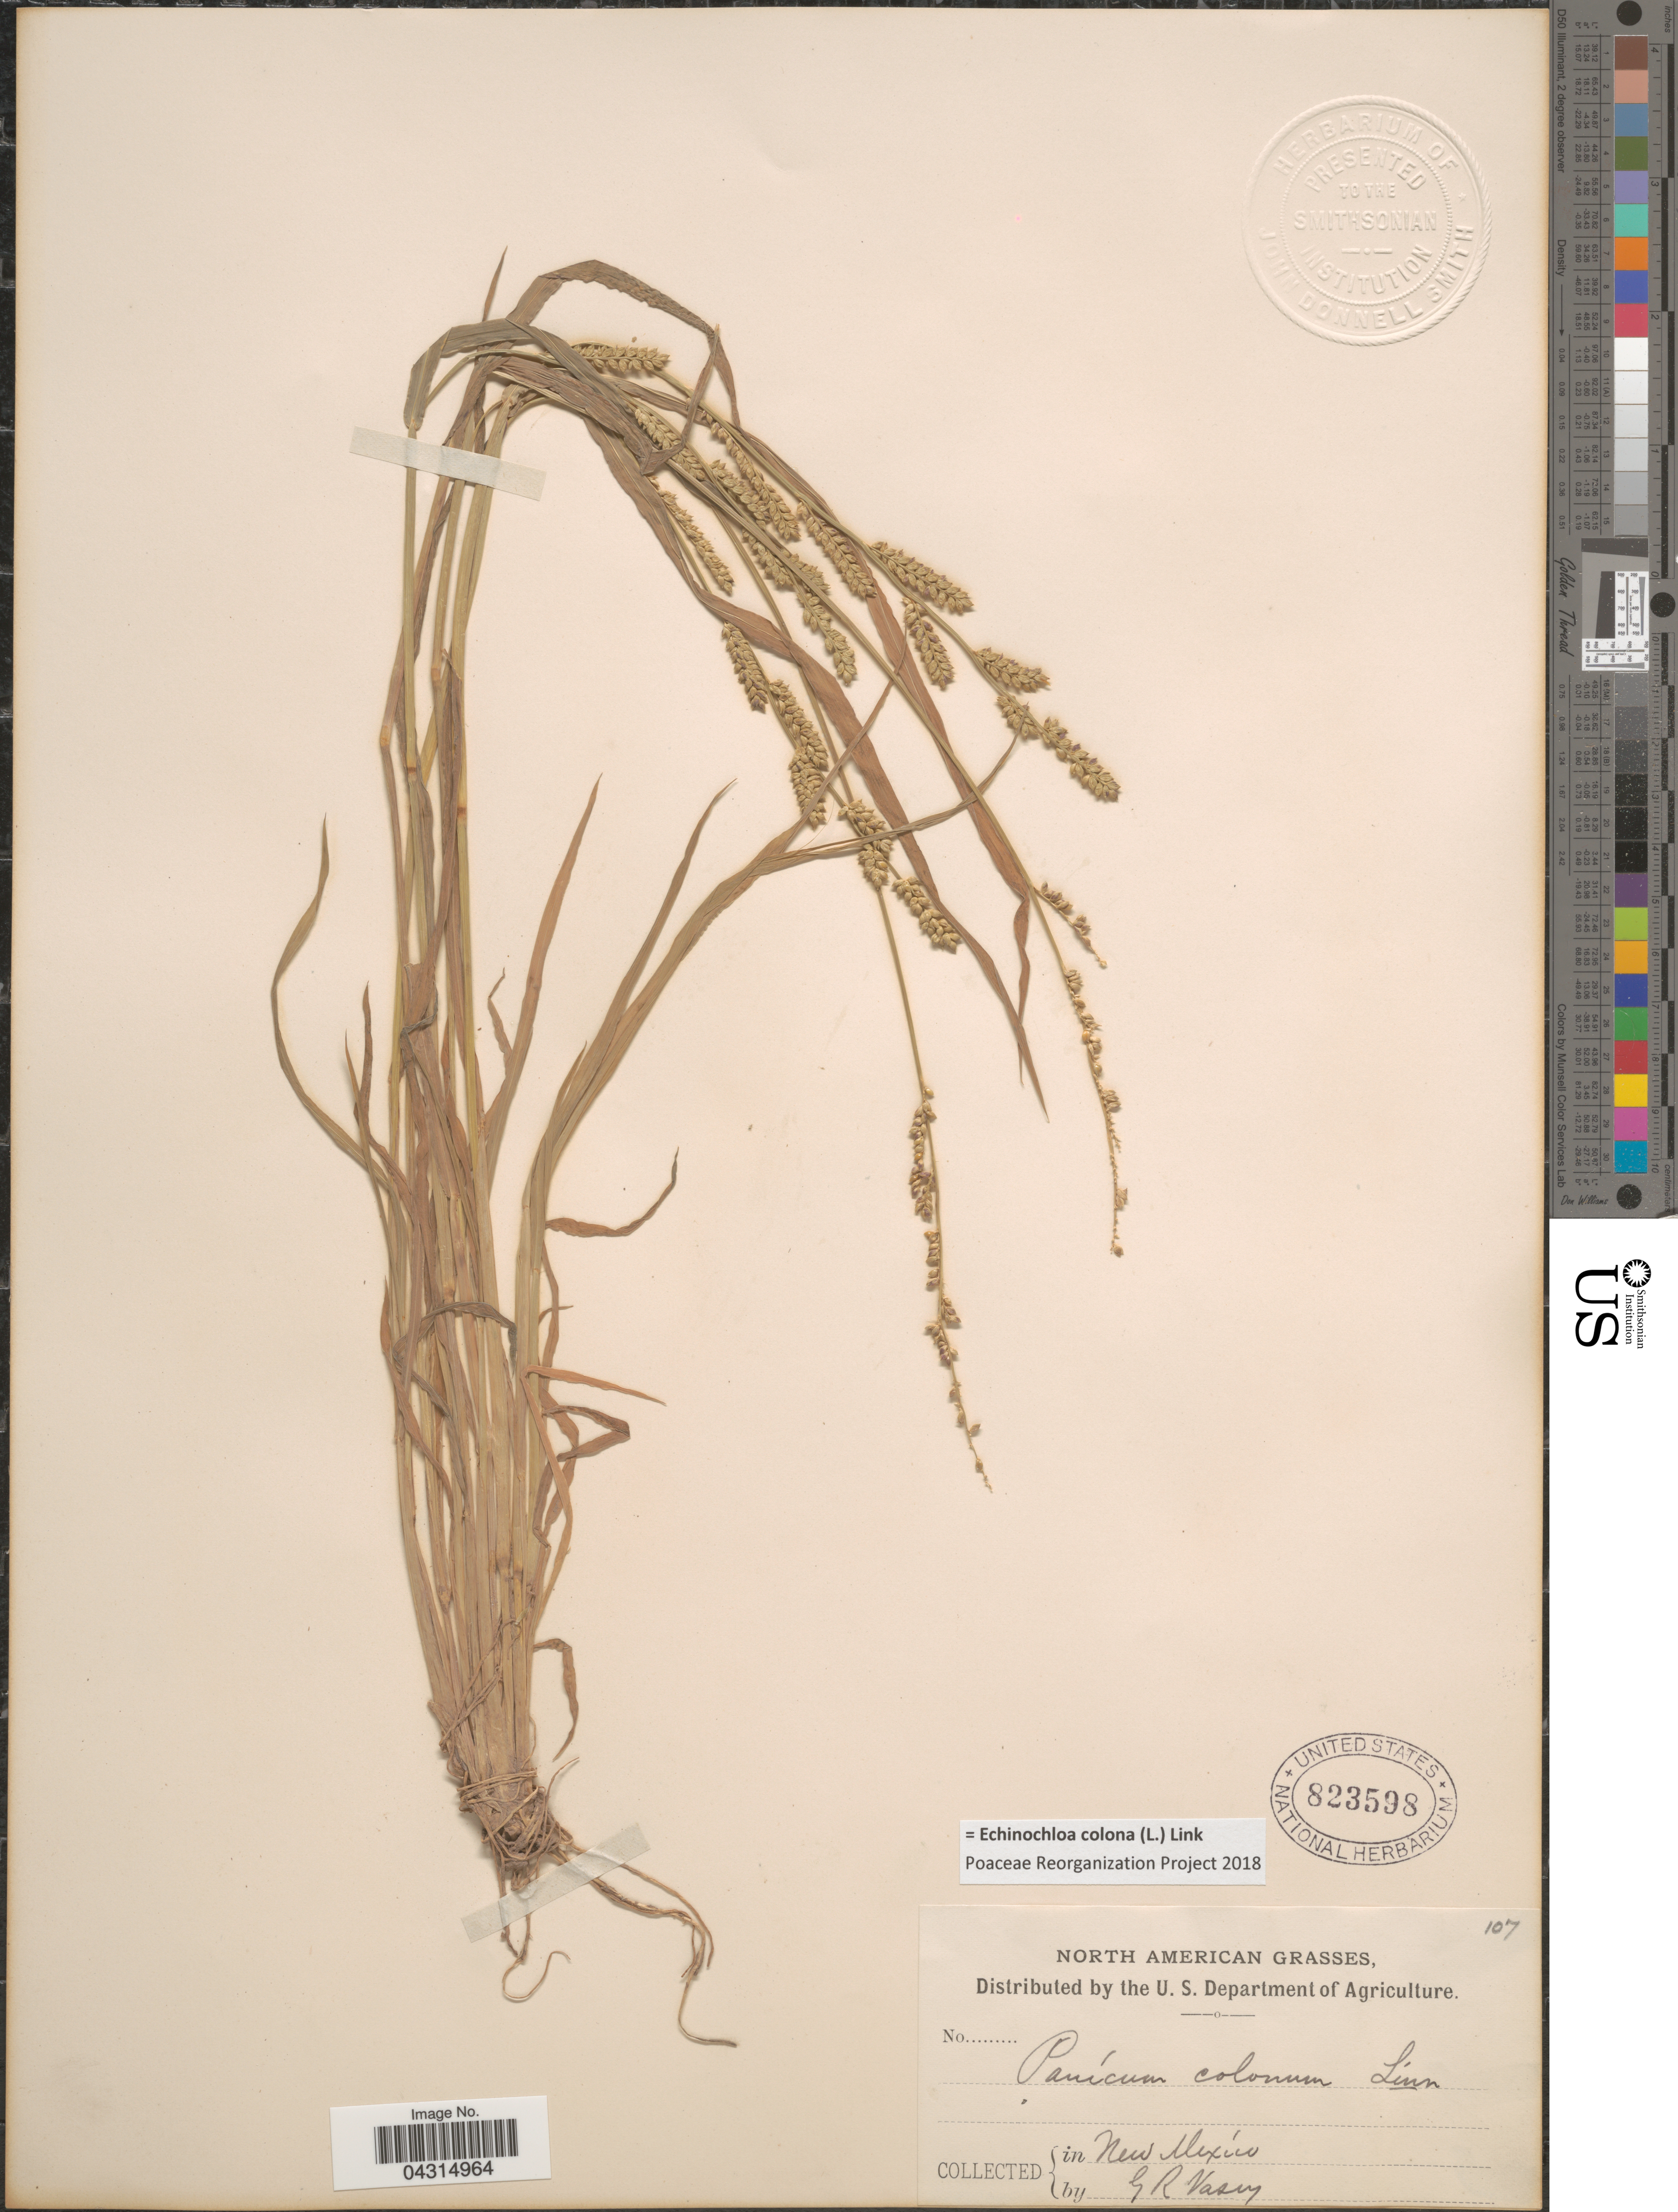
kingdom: Plantae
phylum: Tracheophyta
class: Liliopsida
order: Poales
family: Poaceae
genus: Echinochloa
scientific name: Echinochloa colona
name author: (L.) Link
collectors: G. R. Vasey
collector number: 107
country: United States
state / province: New Mexico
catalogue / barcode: US 823598